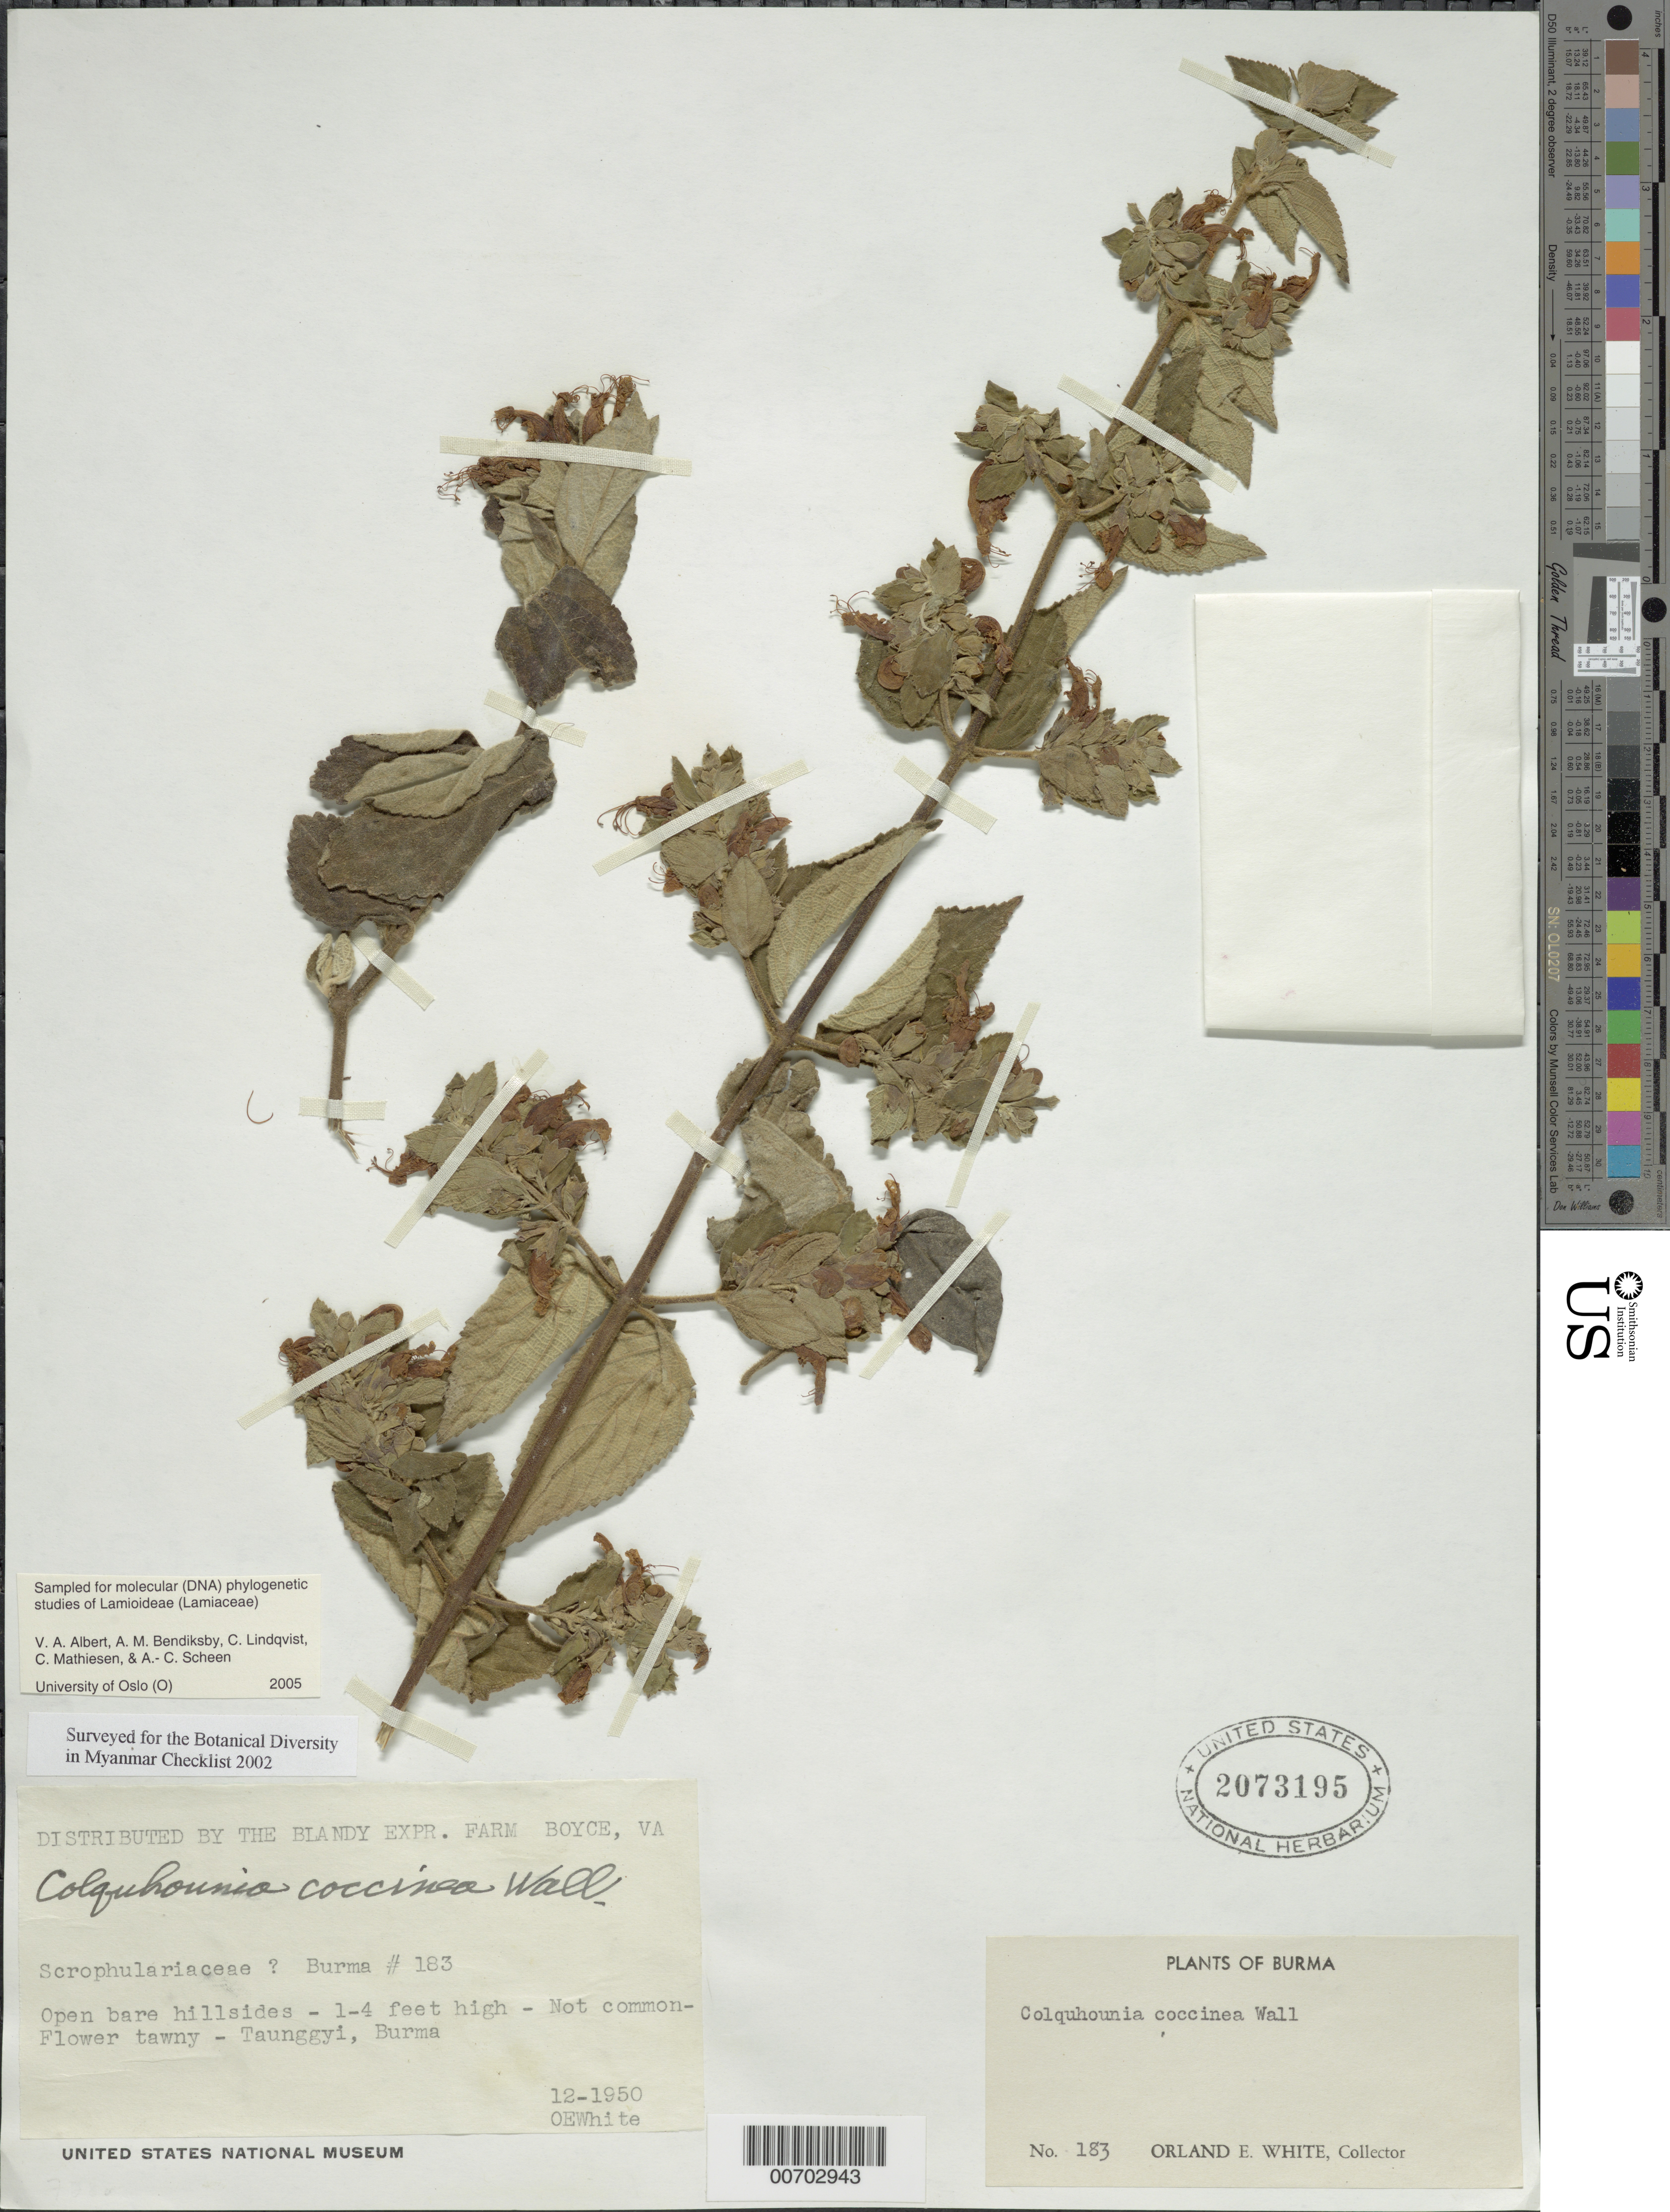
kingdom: Plantae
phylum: Tracheophyta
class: Magnoliopsida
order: Lamiales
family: Lamiaceae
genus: Colquhounia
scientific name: Colquhounia coccinea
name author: Wall.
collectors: O. E. White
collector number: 183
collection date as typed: Dec 1950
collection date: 1950-12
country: Myanmar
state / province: Mandalay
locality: Taunggyi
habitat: Open bare hillsides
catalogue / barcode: US 2073195